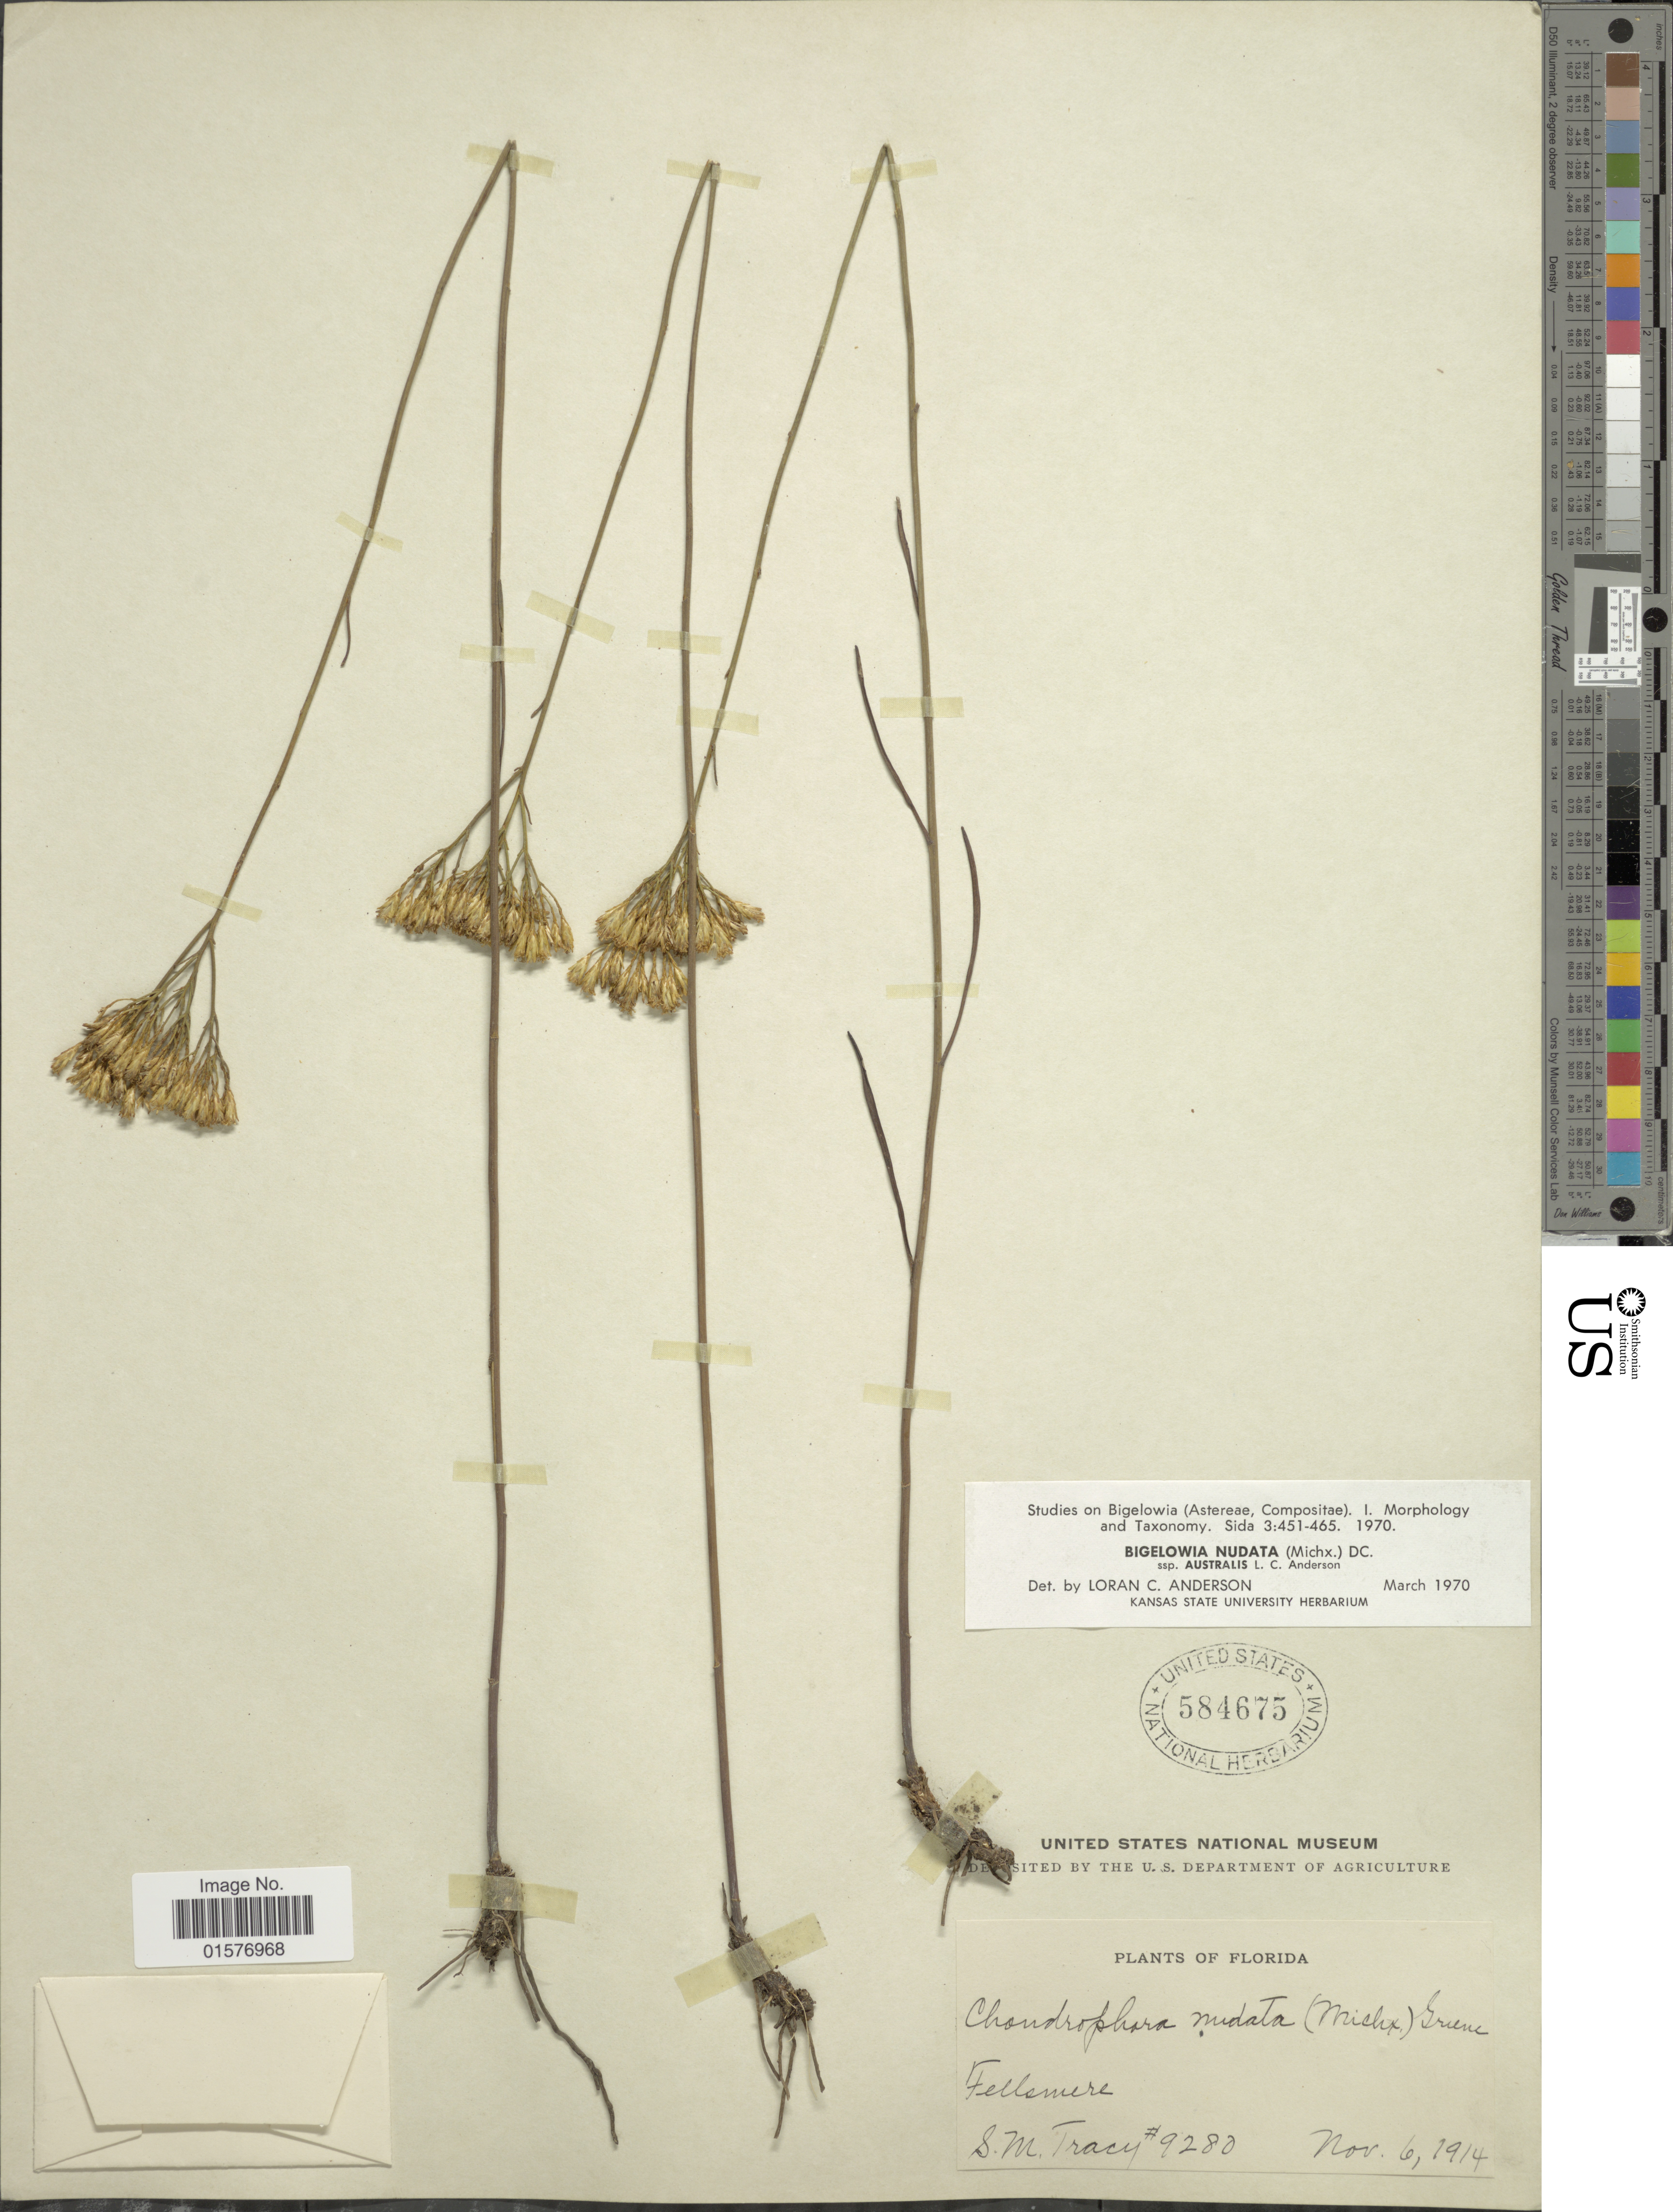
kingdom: Plantae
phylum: Tracheophyta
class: Magnoliopsida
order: Asterales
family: Asteraceae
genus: Bigelowia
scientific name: Bigelowia nudata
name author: (Michx.) DC.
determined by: Urbatsch, Lowell E., Curator (LSU), Louisiana State University (UNITED STATES)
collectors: S. M. Tracy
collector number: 9280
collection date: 1914-11-06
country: United States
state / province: Florida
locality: Fellsmere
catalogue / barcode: US 584675